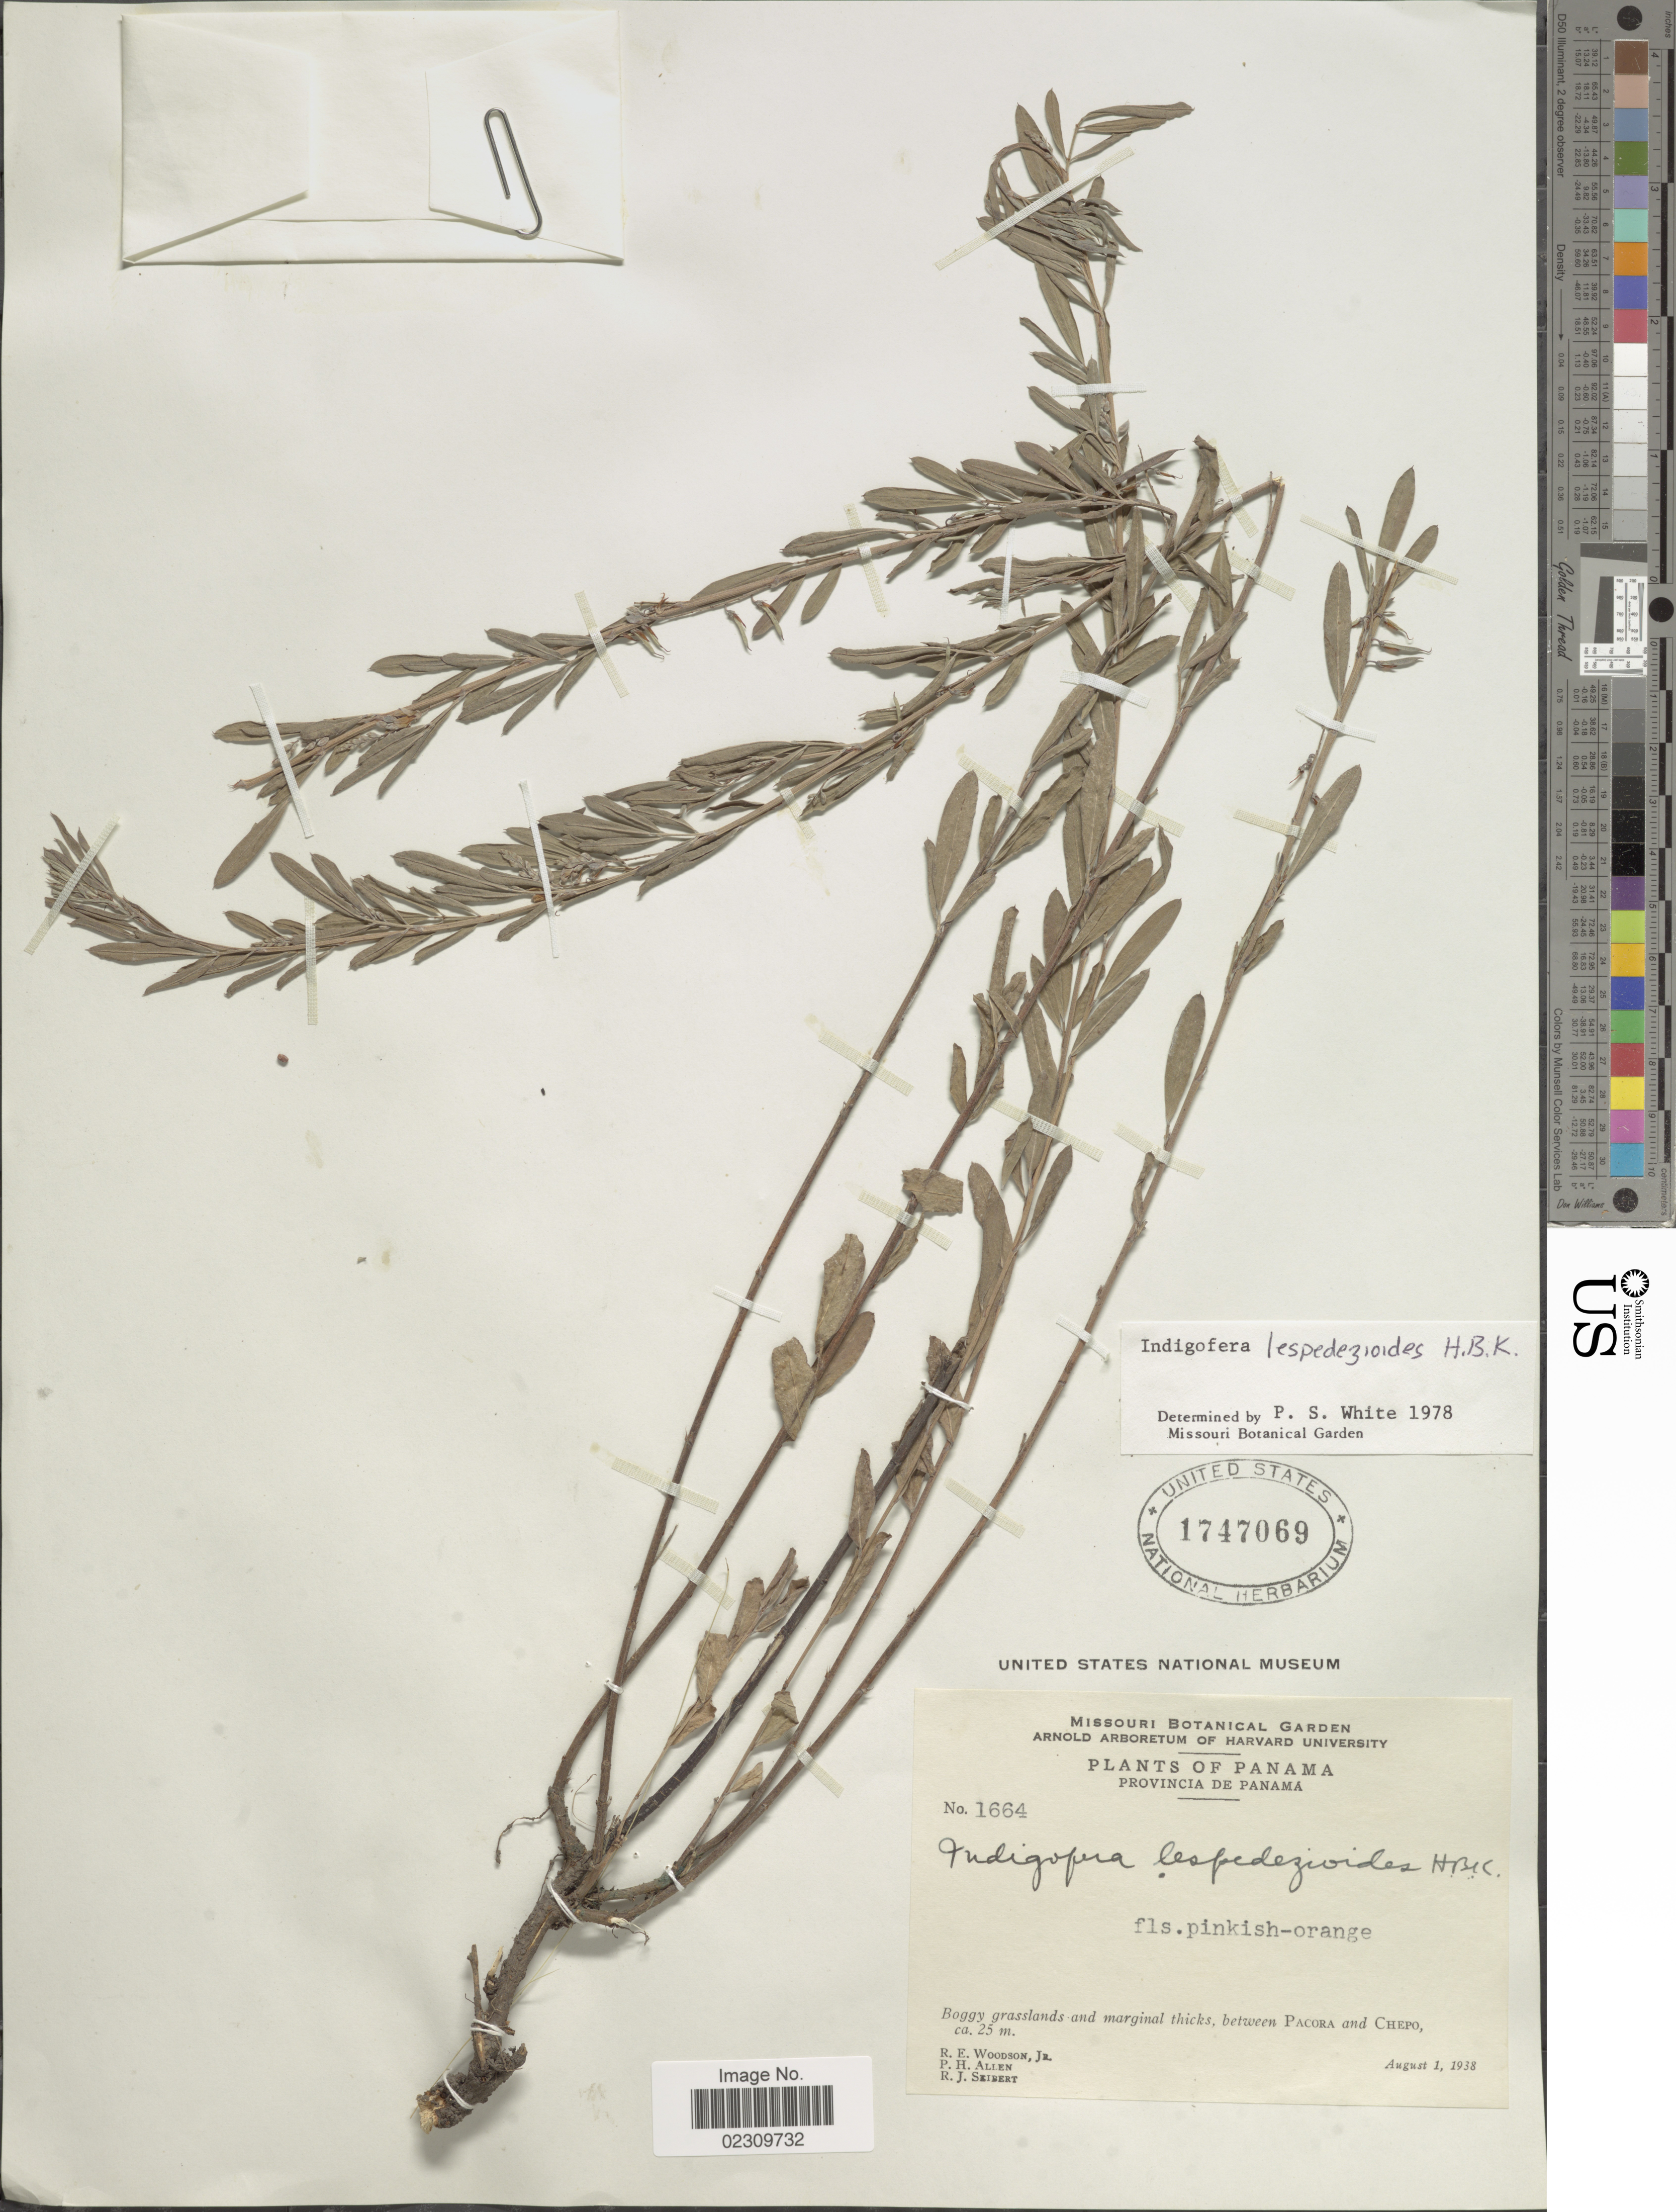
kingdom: Plantae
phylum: Tracheophyta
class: Magnoliopsida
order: Fabales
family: Fabaceae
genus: Indigofera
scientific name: Indigofera lespedezioides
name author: Kunth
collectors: R. E. Woodson, P. H. Allen & R. J. Seibert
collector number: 1664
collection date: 1938-08-01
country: Panama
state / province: Panamá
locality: Between Pacora and Chepo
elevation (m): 25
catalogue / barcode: US 1747069